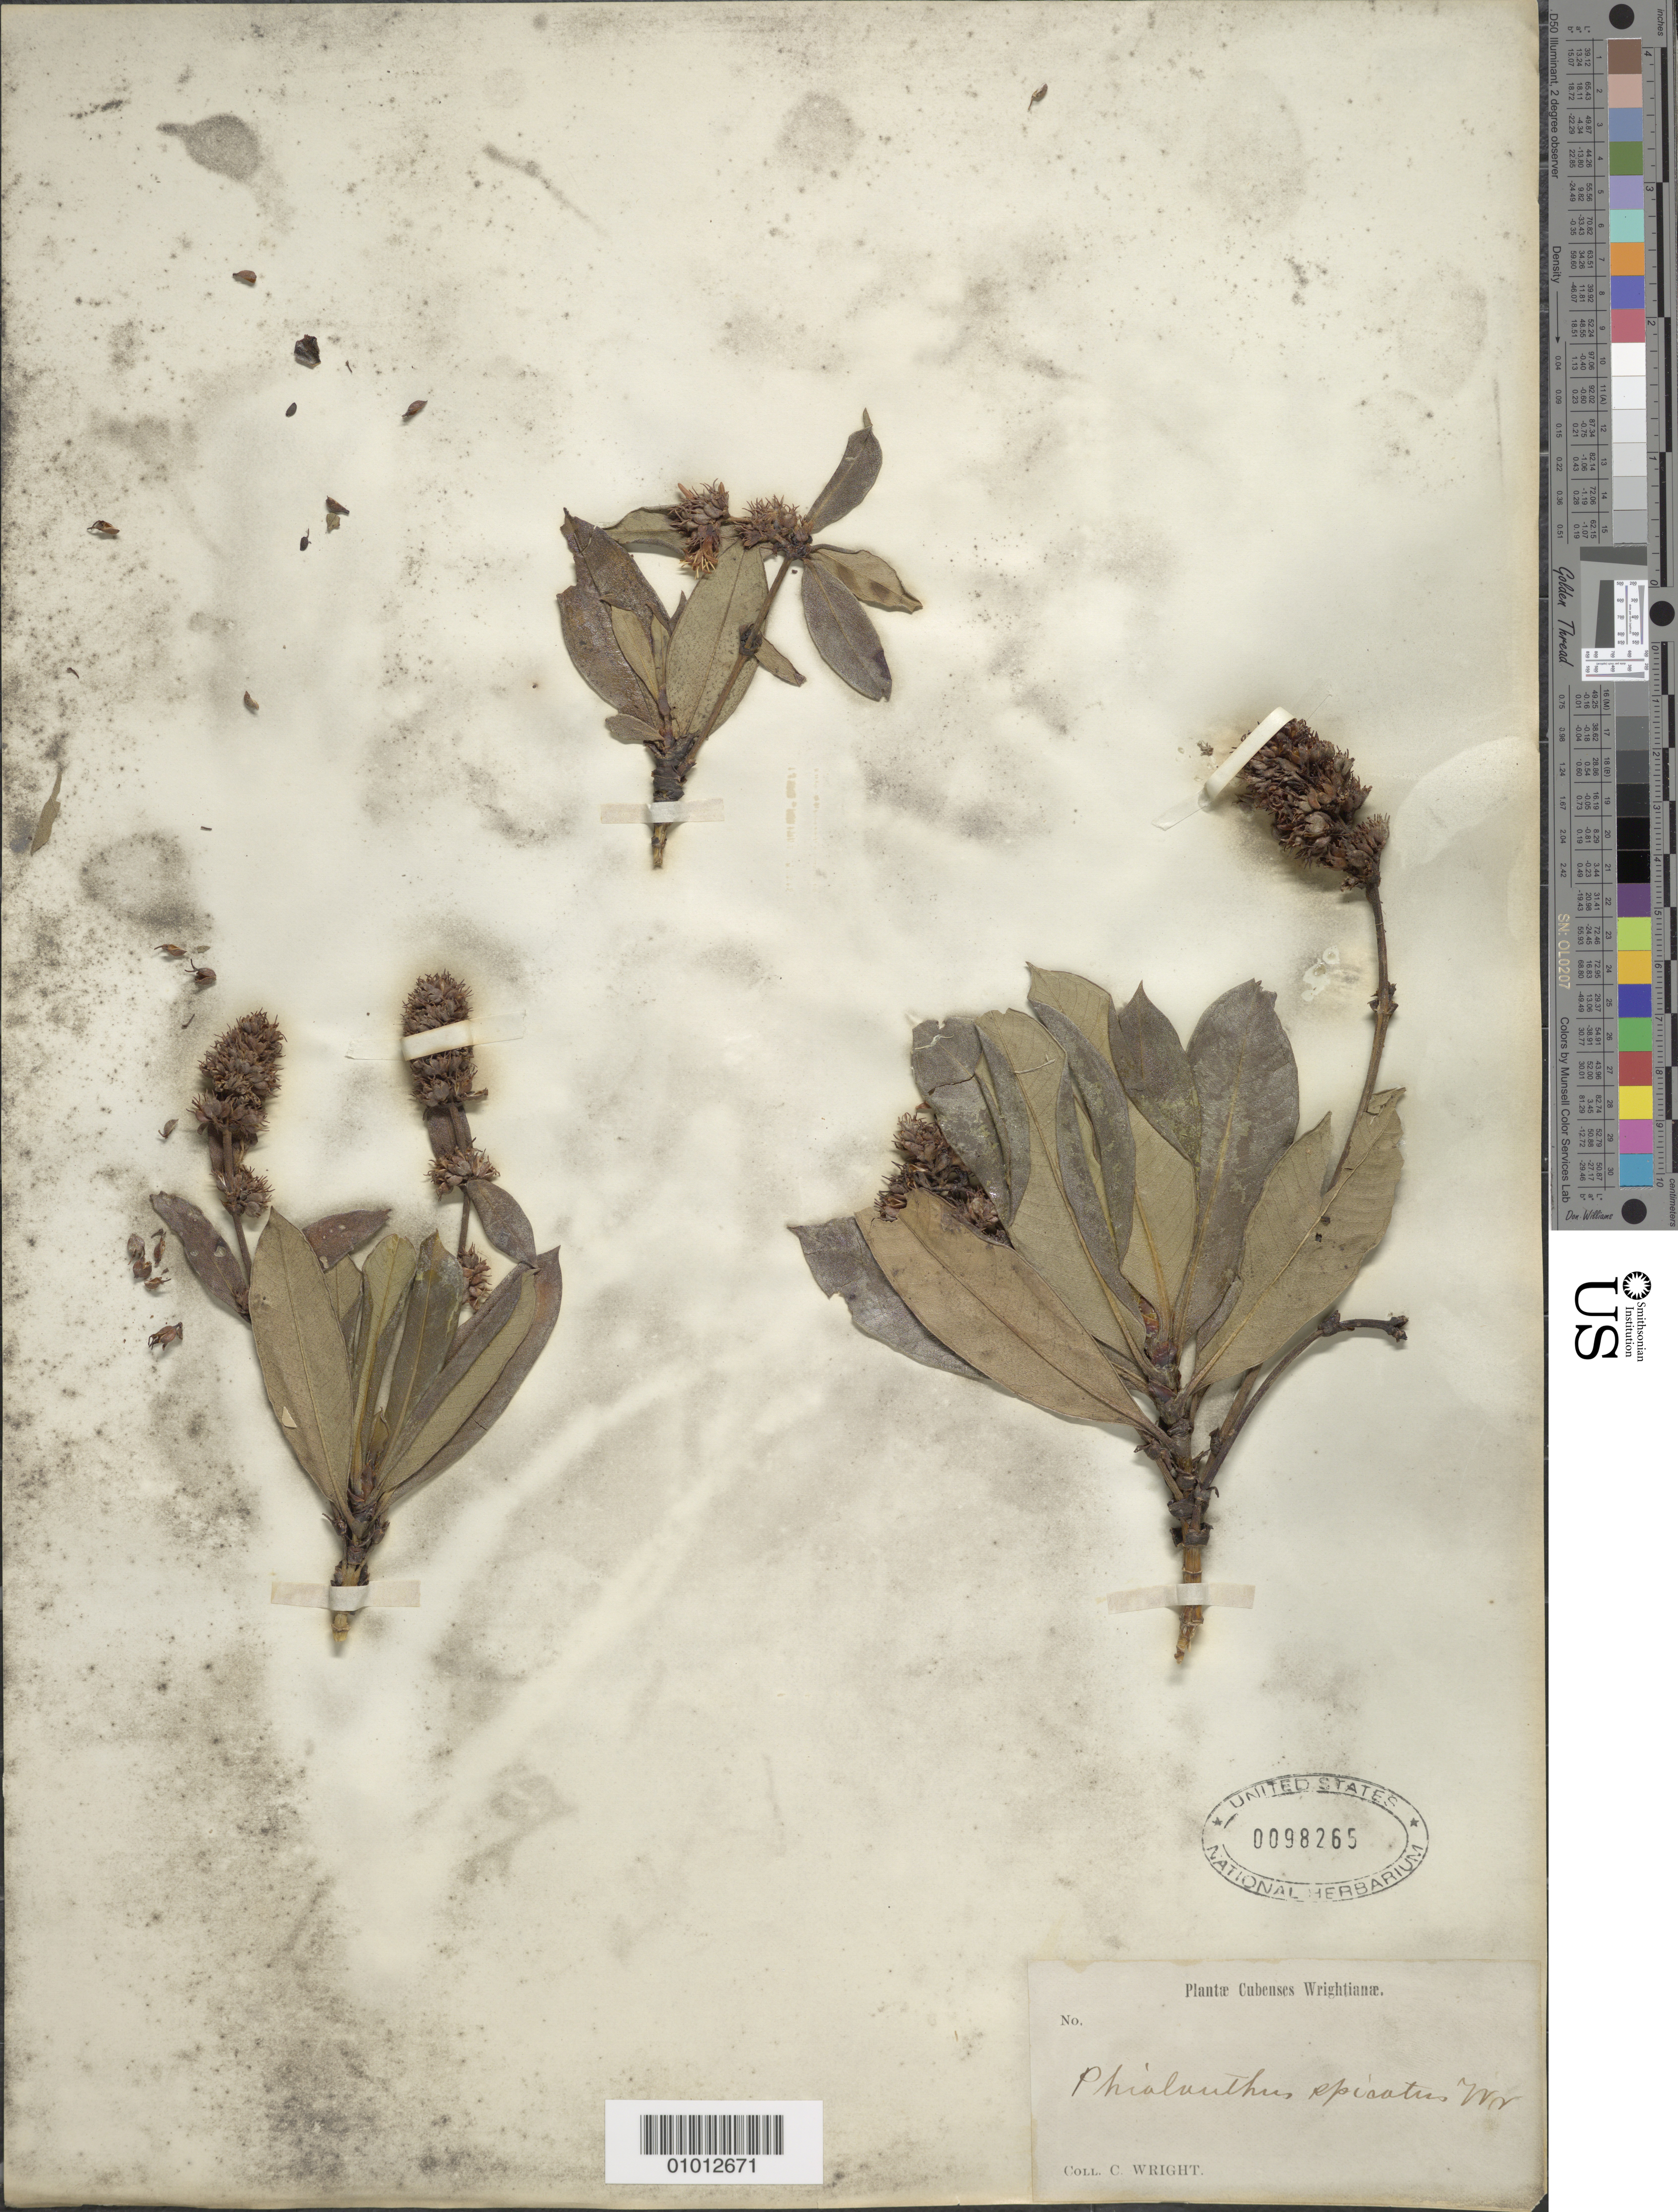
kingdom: Plantae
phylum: Tracheophyta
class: Magnoliopsida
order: Gentianales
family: Rubiaceae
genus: Ceratopyxis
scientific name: Ceratopyxis verbenacea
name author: (Griseb.) Hook. f.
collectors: C. Wright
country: Cuba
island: Cuba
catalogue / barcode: US 98265